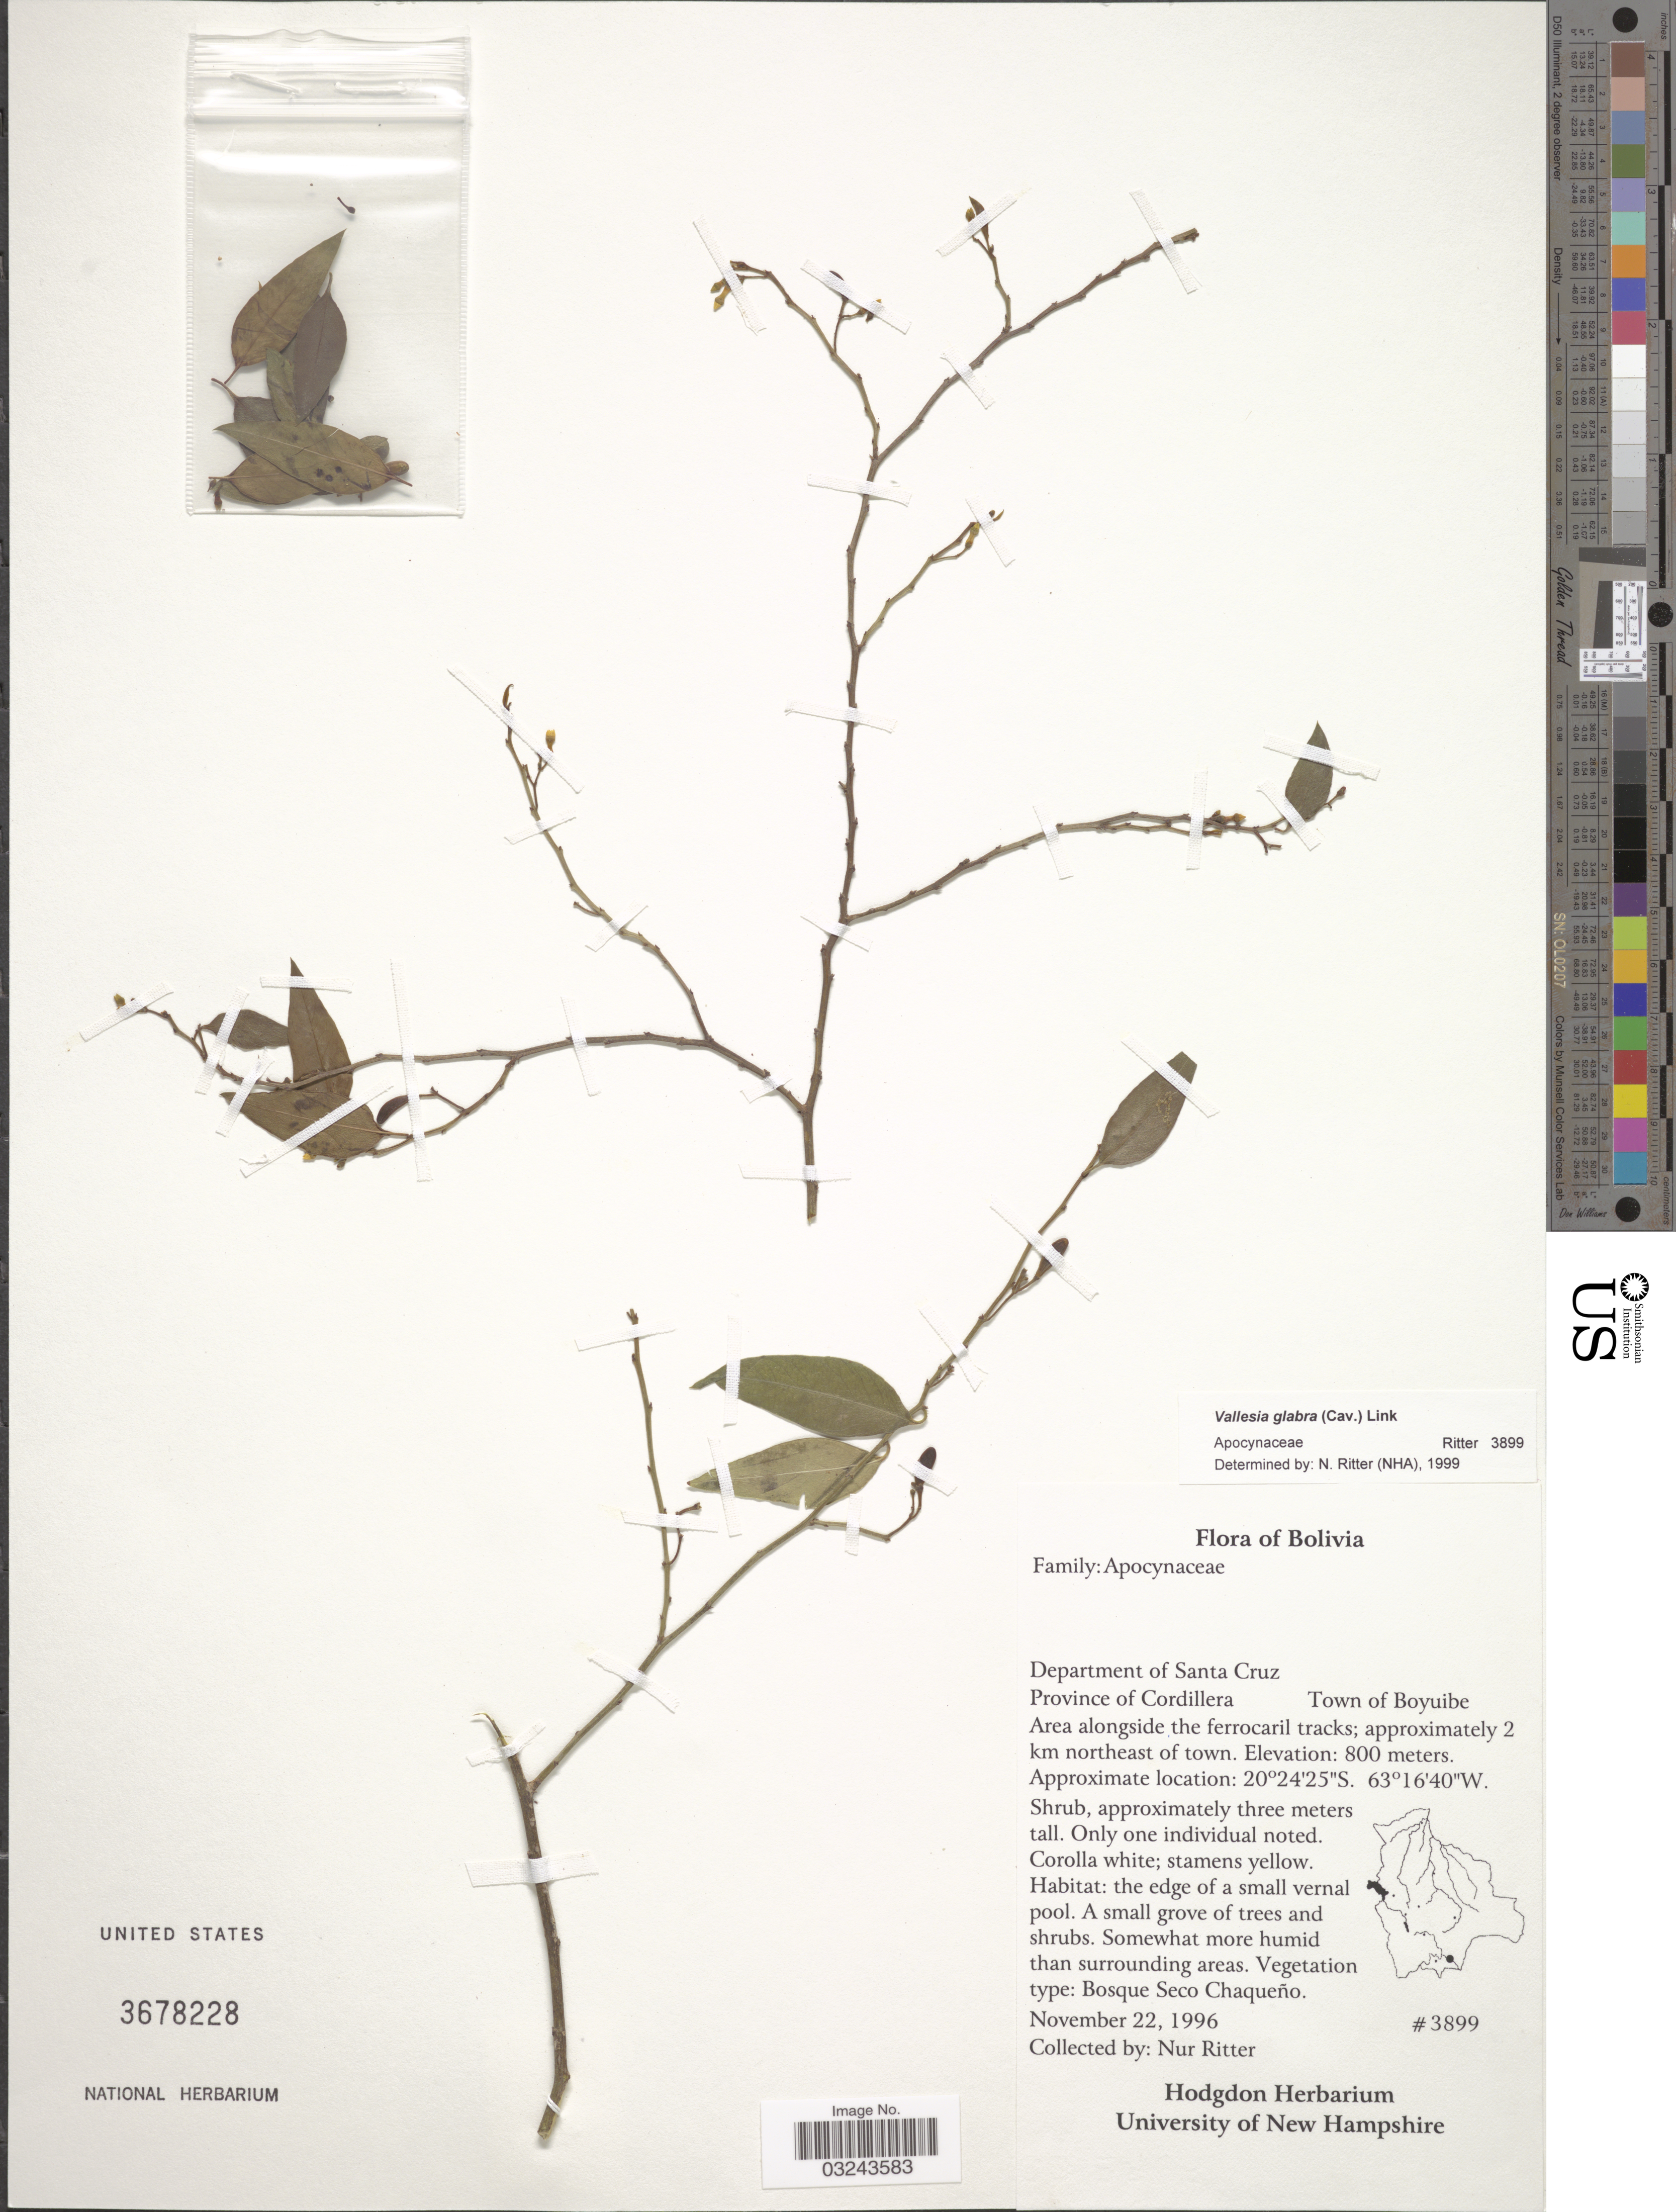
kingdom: Plantae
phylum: Tracheophyta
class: Magnoliopsida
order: Gentianales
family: Apocynaceae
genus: Vallesia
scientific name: Vallesia glabra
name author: (Cav.) Link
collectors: N. Ritter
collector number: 3899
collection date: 1996-11-22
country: Bolivia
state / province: Santa Cruz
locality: Department of Santa Cruz, Province of Cordillera, Town of Boyuibe, Area alongside the ferrocaril tracks; approximately 2 km northeast of town.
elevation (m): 800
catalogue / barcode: US 3678228